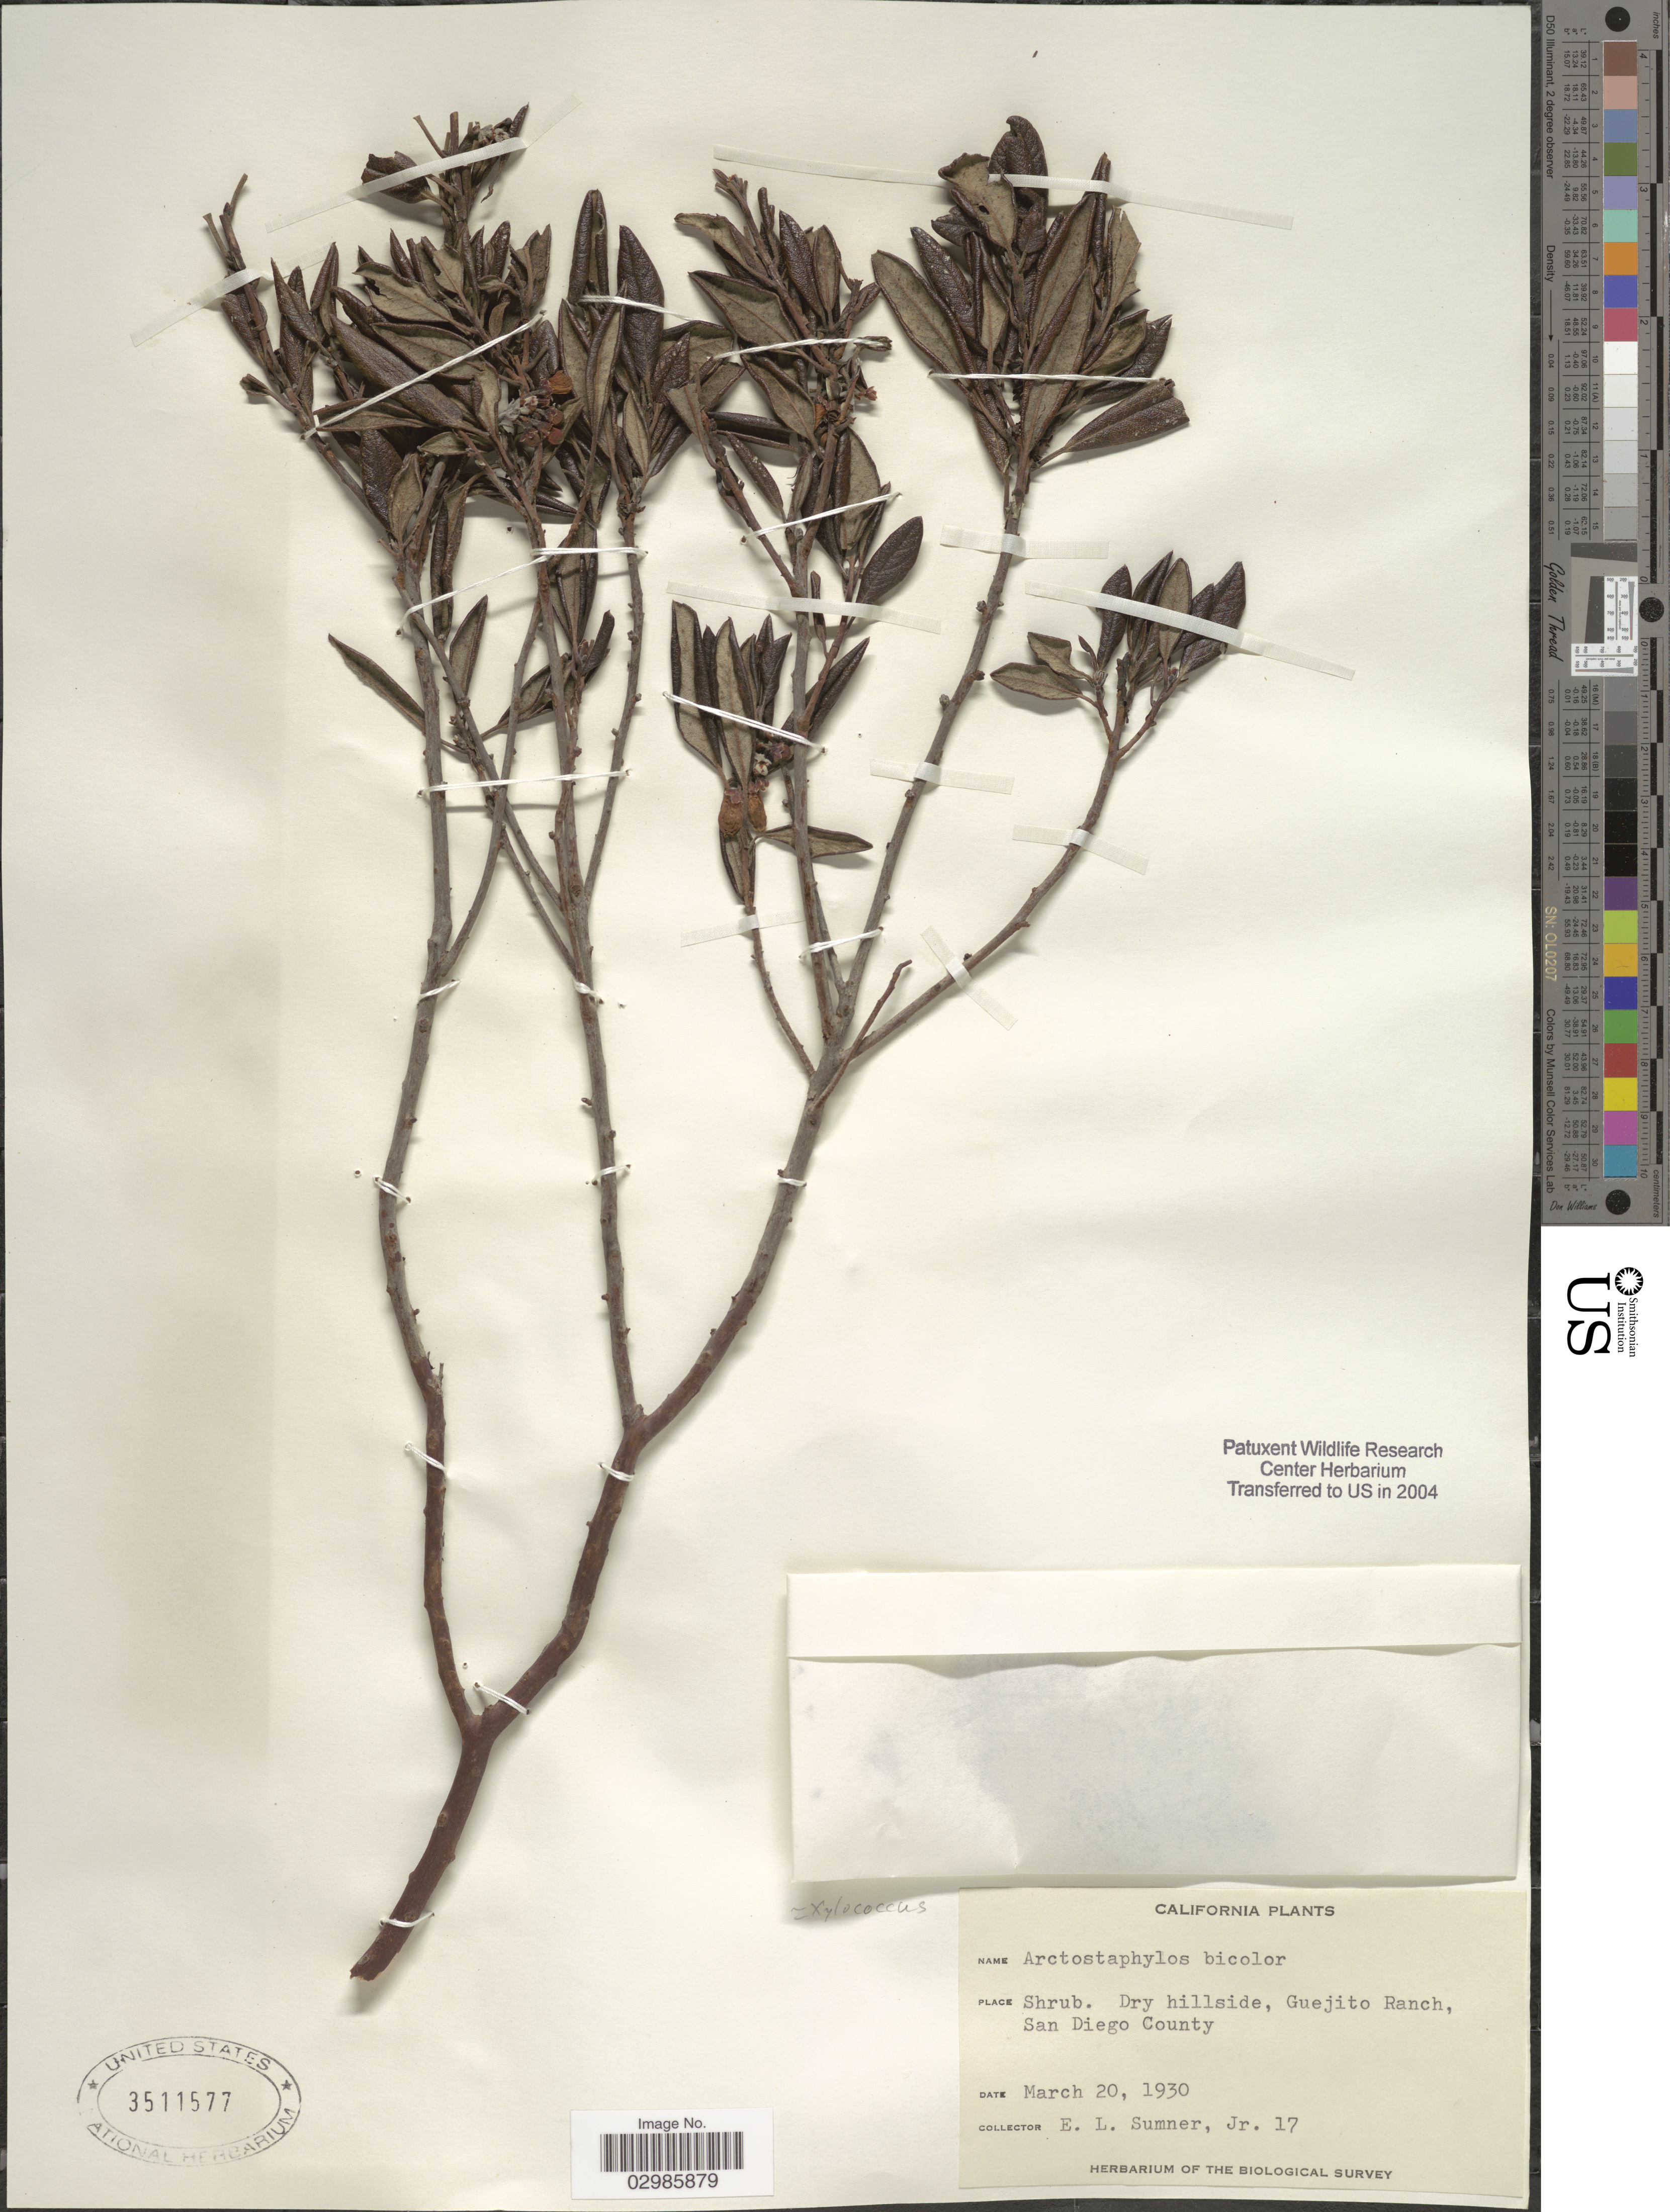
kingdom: Plantae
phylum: Tracheophyta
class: Magnoliopsida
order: Ericales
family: Ericaceae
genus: Xylococcus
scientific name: Xylococcus bicolor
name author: Nutt.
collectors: E. Sumner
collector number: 17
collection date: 1930-03-20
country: United States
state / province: California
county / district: San Diego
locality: Guejito Ranch, San Diego County.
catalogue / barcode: US 3511577